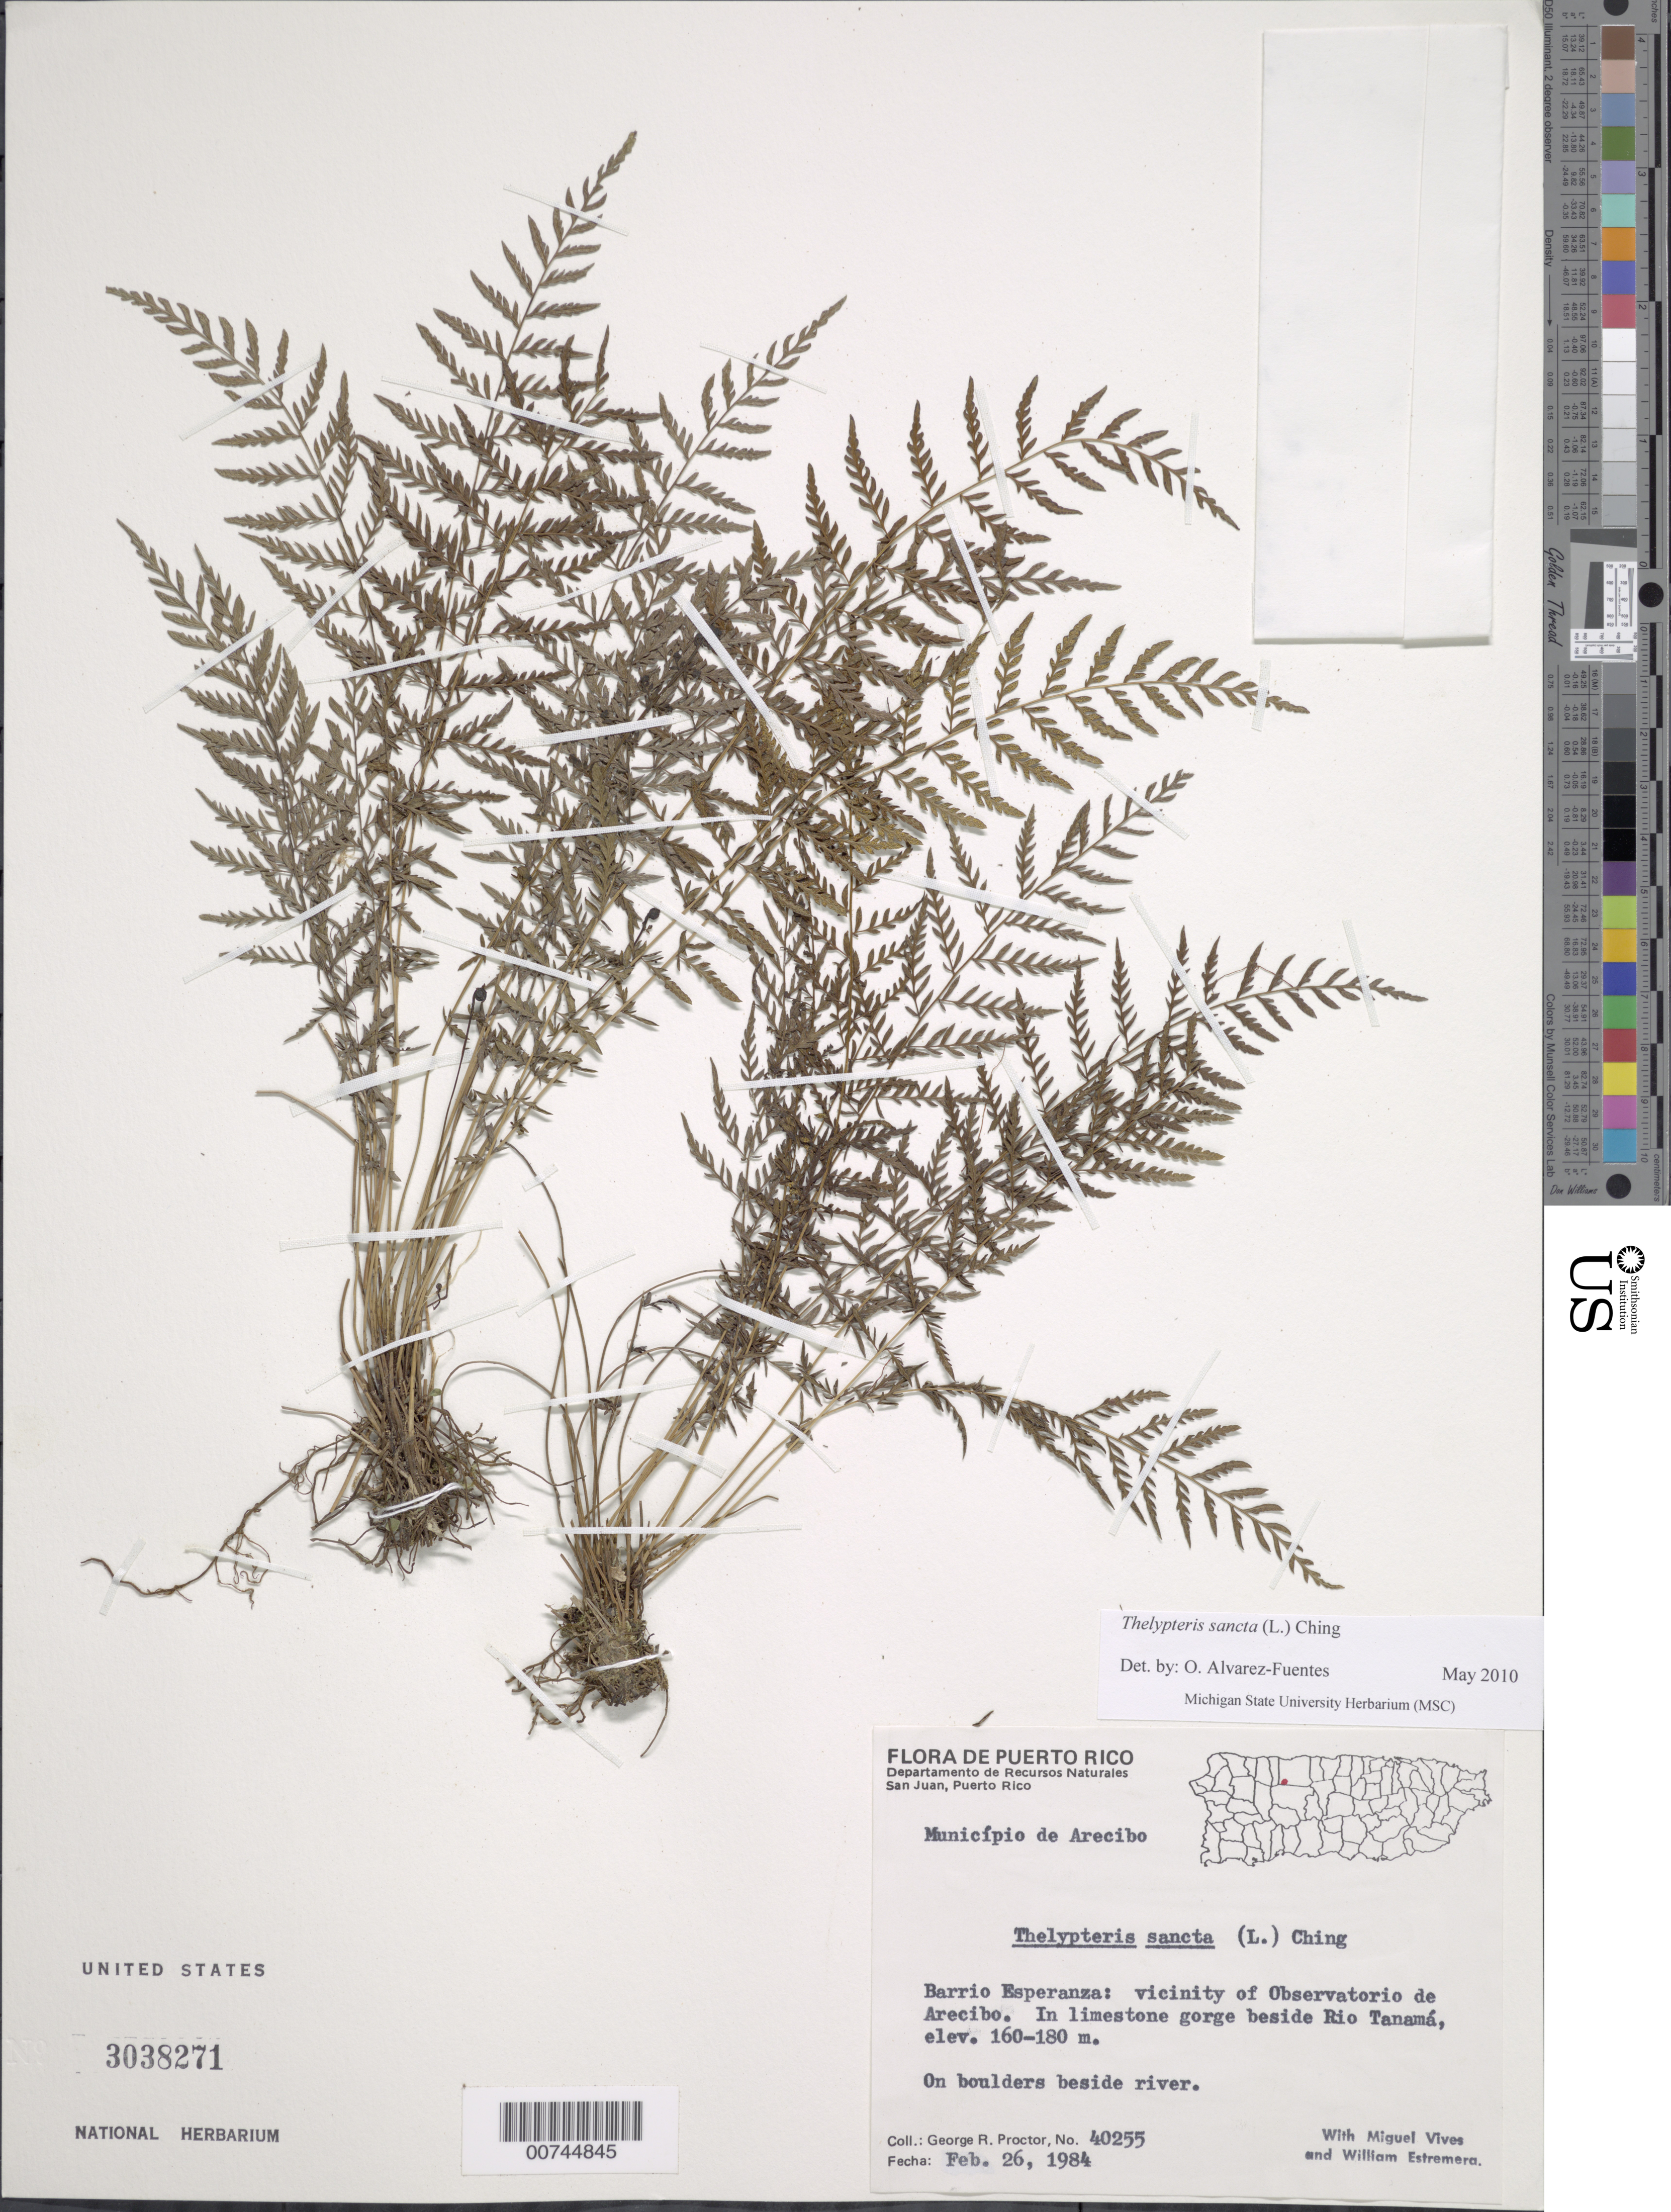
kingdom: Plantae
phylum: Tracheophyta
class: Polypodiopsida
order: Polypodiales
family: Thelypteridaceae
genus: Amauropelta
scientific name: Amauropelta sancta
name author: (L.) Pic. Serm.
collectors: G. R. Proctor, M. Vives & W. Estremera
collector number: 40255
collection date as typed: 26 Feb 1984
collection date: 1984-02-26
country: Puerto Rico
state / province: Arecibo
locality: Barrio Esperanza: vicinity of Observatorio de Arecibo. In limestone gorge beside Río Tanamá, Municipio de Arecibo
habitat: On boulders beside river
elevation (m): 160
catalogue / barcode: US 3038271